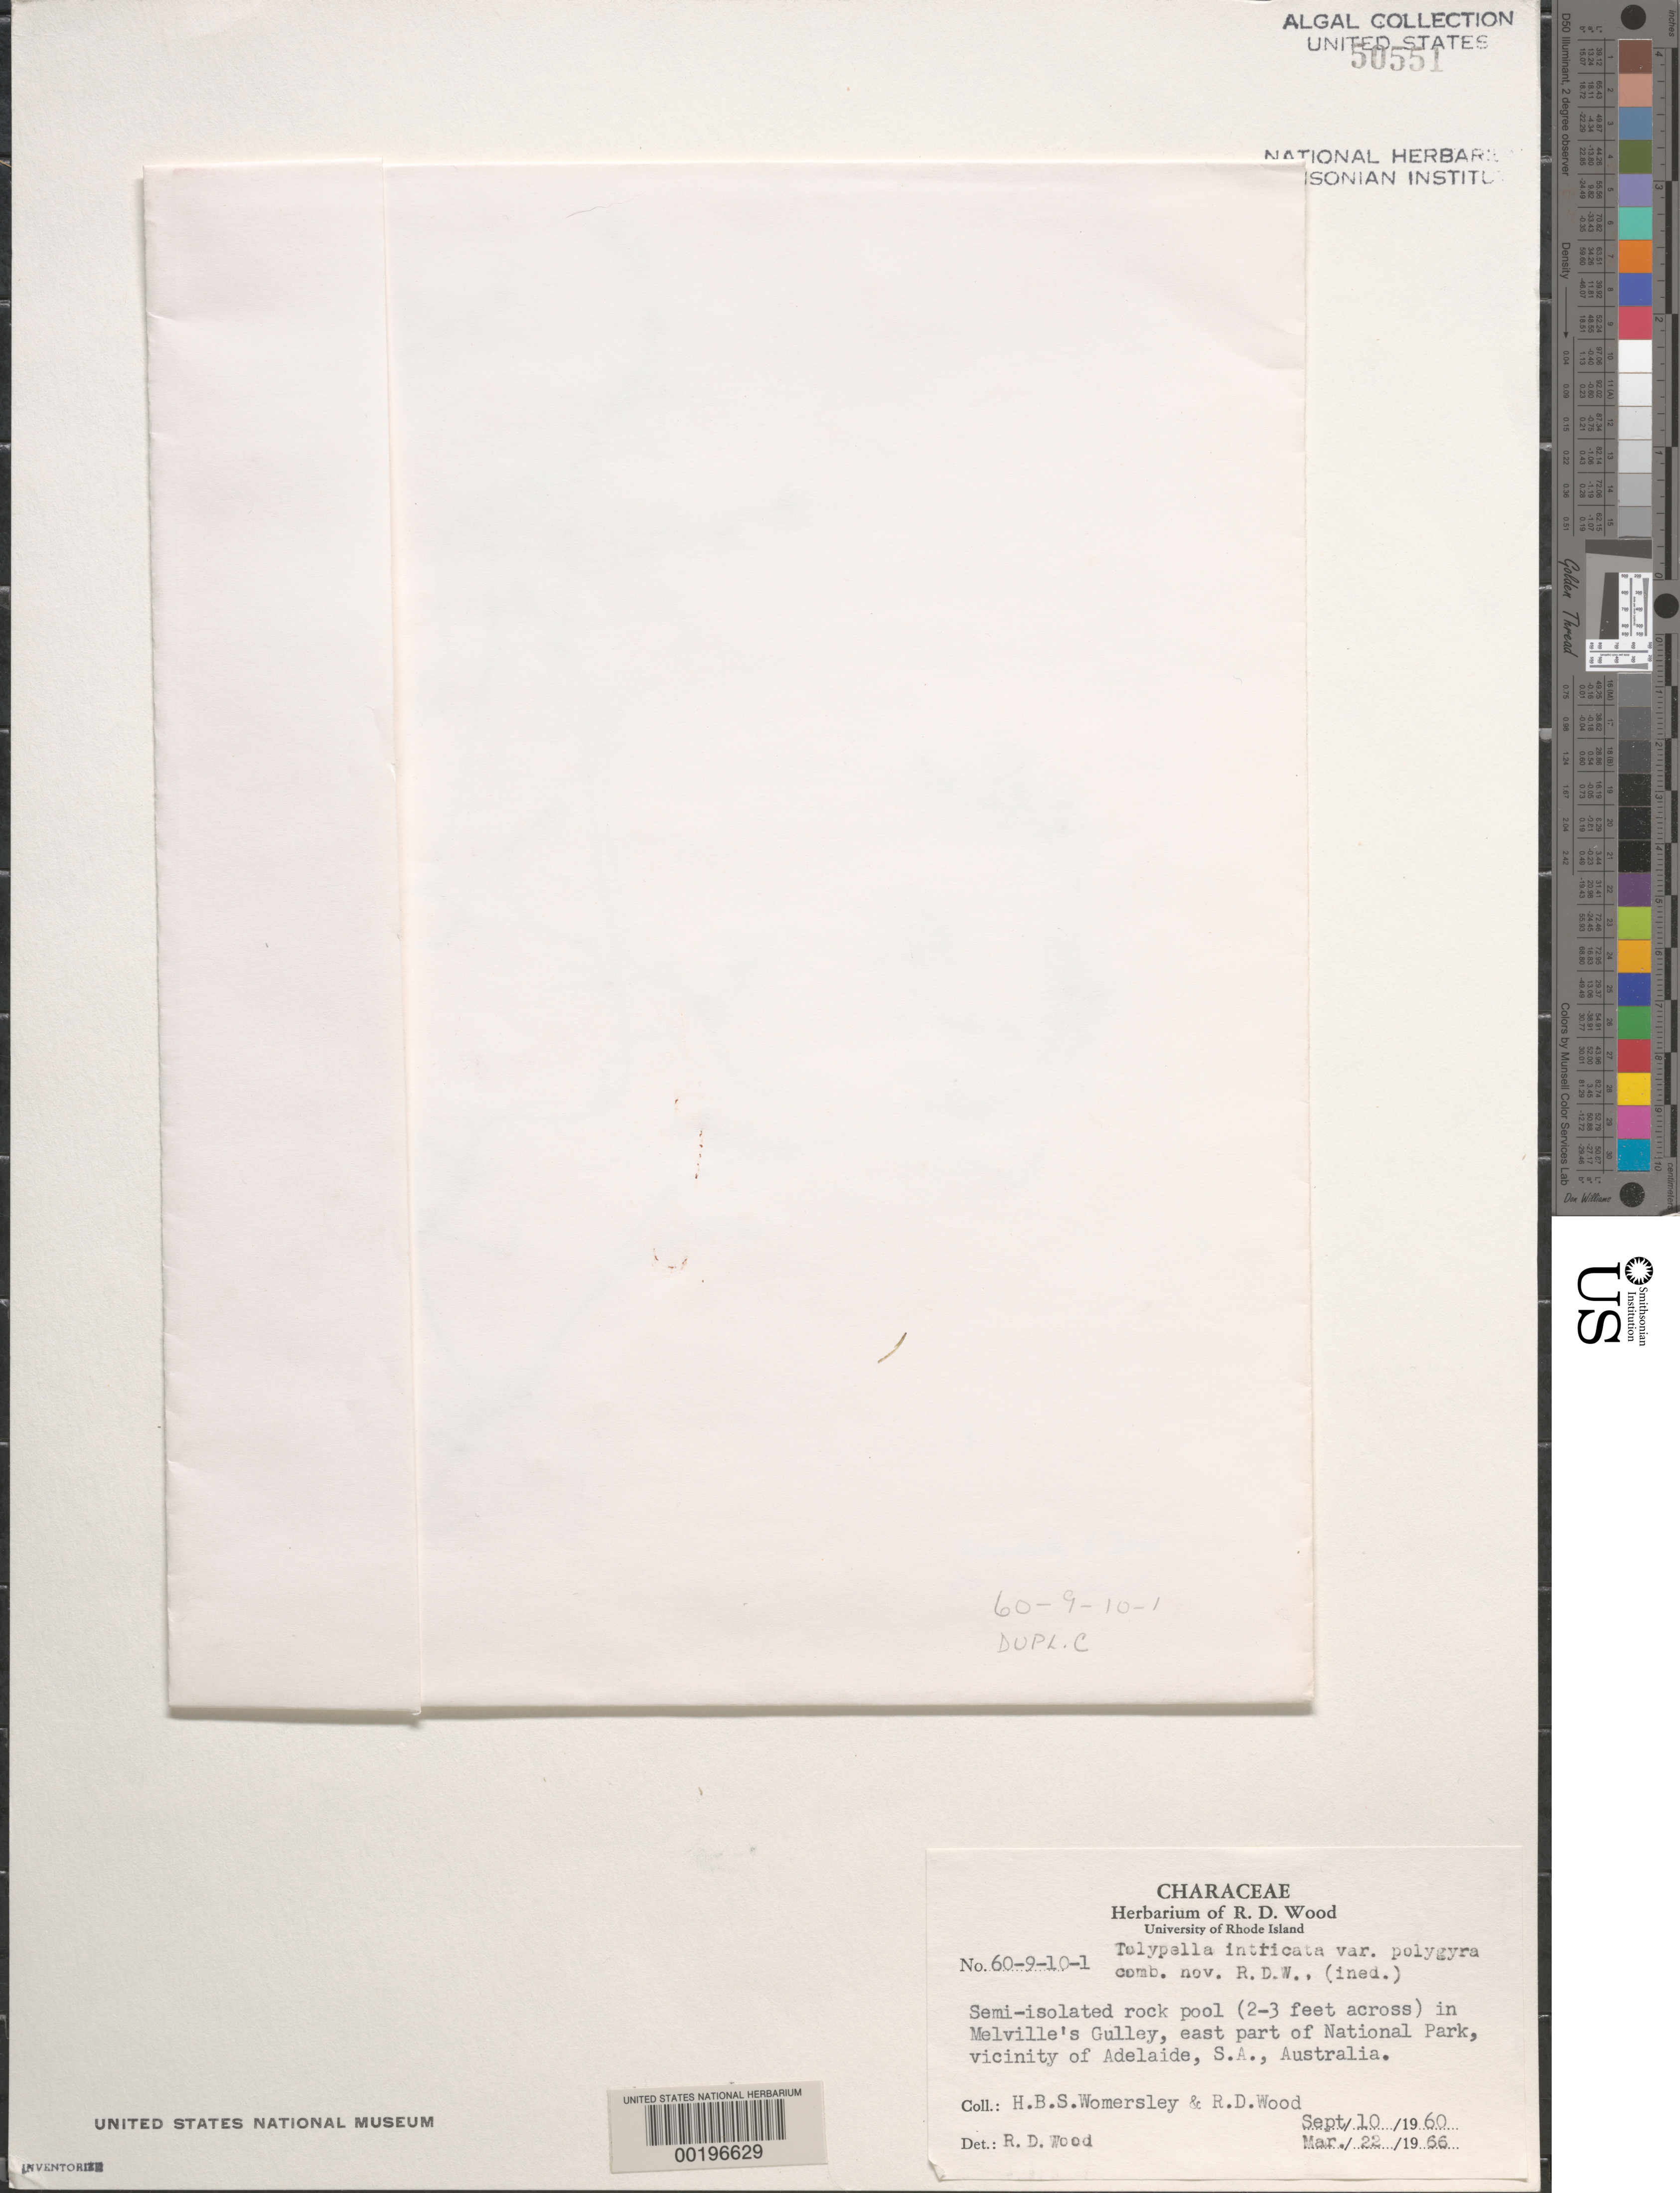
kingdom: Plantae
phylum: Charophyta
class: Charophyceae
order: Charales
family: Characeae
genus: Tolypella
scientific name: Tolypella intricata var. polygyra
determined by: Wood, R. D.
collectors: H. B. S. Womersley & R. Wood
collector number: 60-9-10-1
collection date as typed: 10 Sep 1960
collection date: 1960-09-10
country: Australia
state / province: South Australia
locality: Melville's Gully, east of National Park, Adelaide area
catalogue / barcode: US 50551